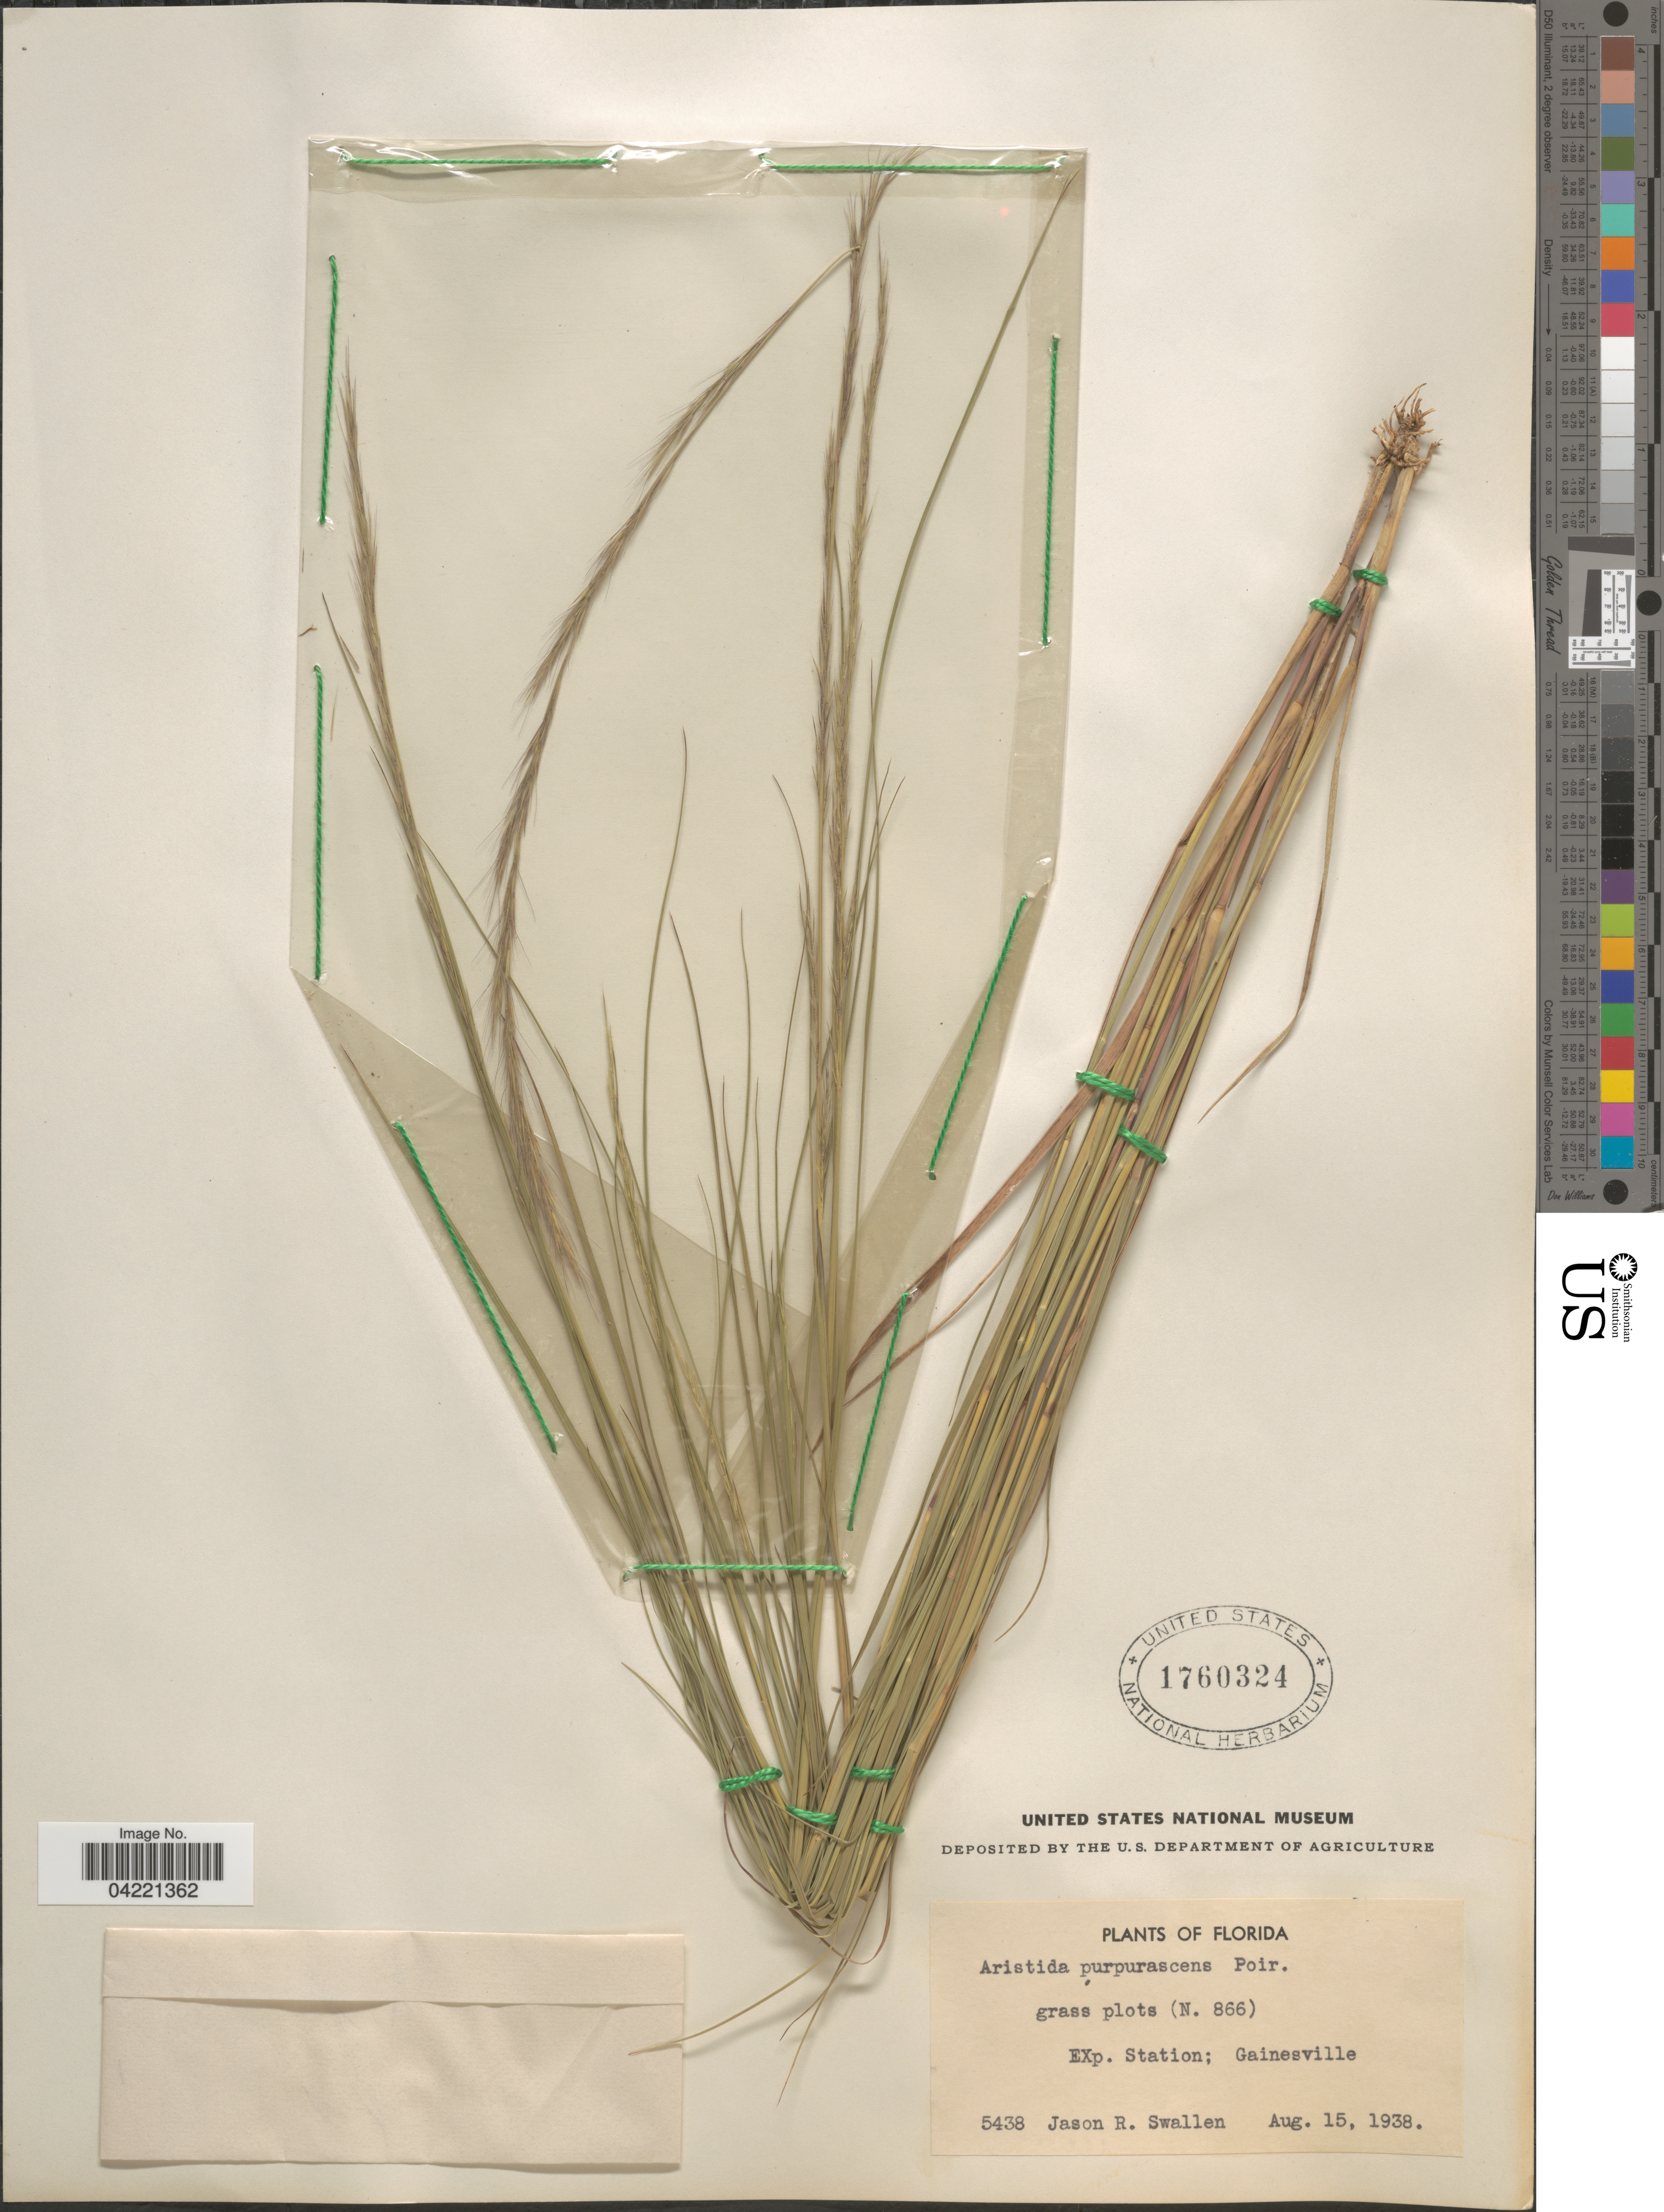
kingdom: Plantae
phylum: Tracheophyta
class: Liliopsida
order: Poales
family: Poaceae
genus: Aristida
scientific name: Aristida purpurascens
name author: Poir.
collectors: J. R. Swallen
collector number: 5438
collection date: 1938-08-15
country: United States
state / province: Florida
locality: Grass plots (N. 866) Exp. Station; Gainesville.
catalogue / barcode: US 1760324